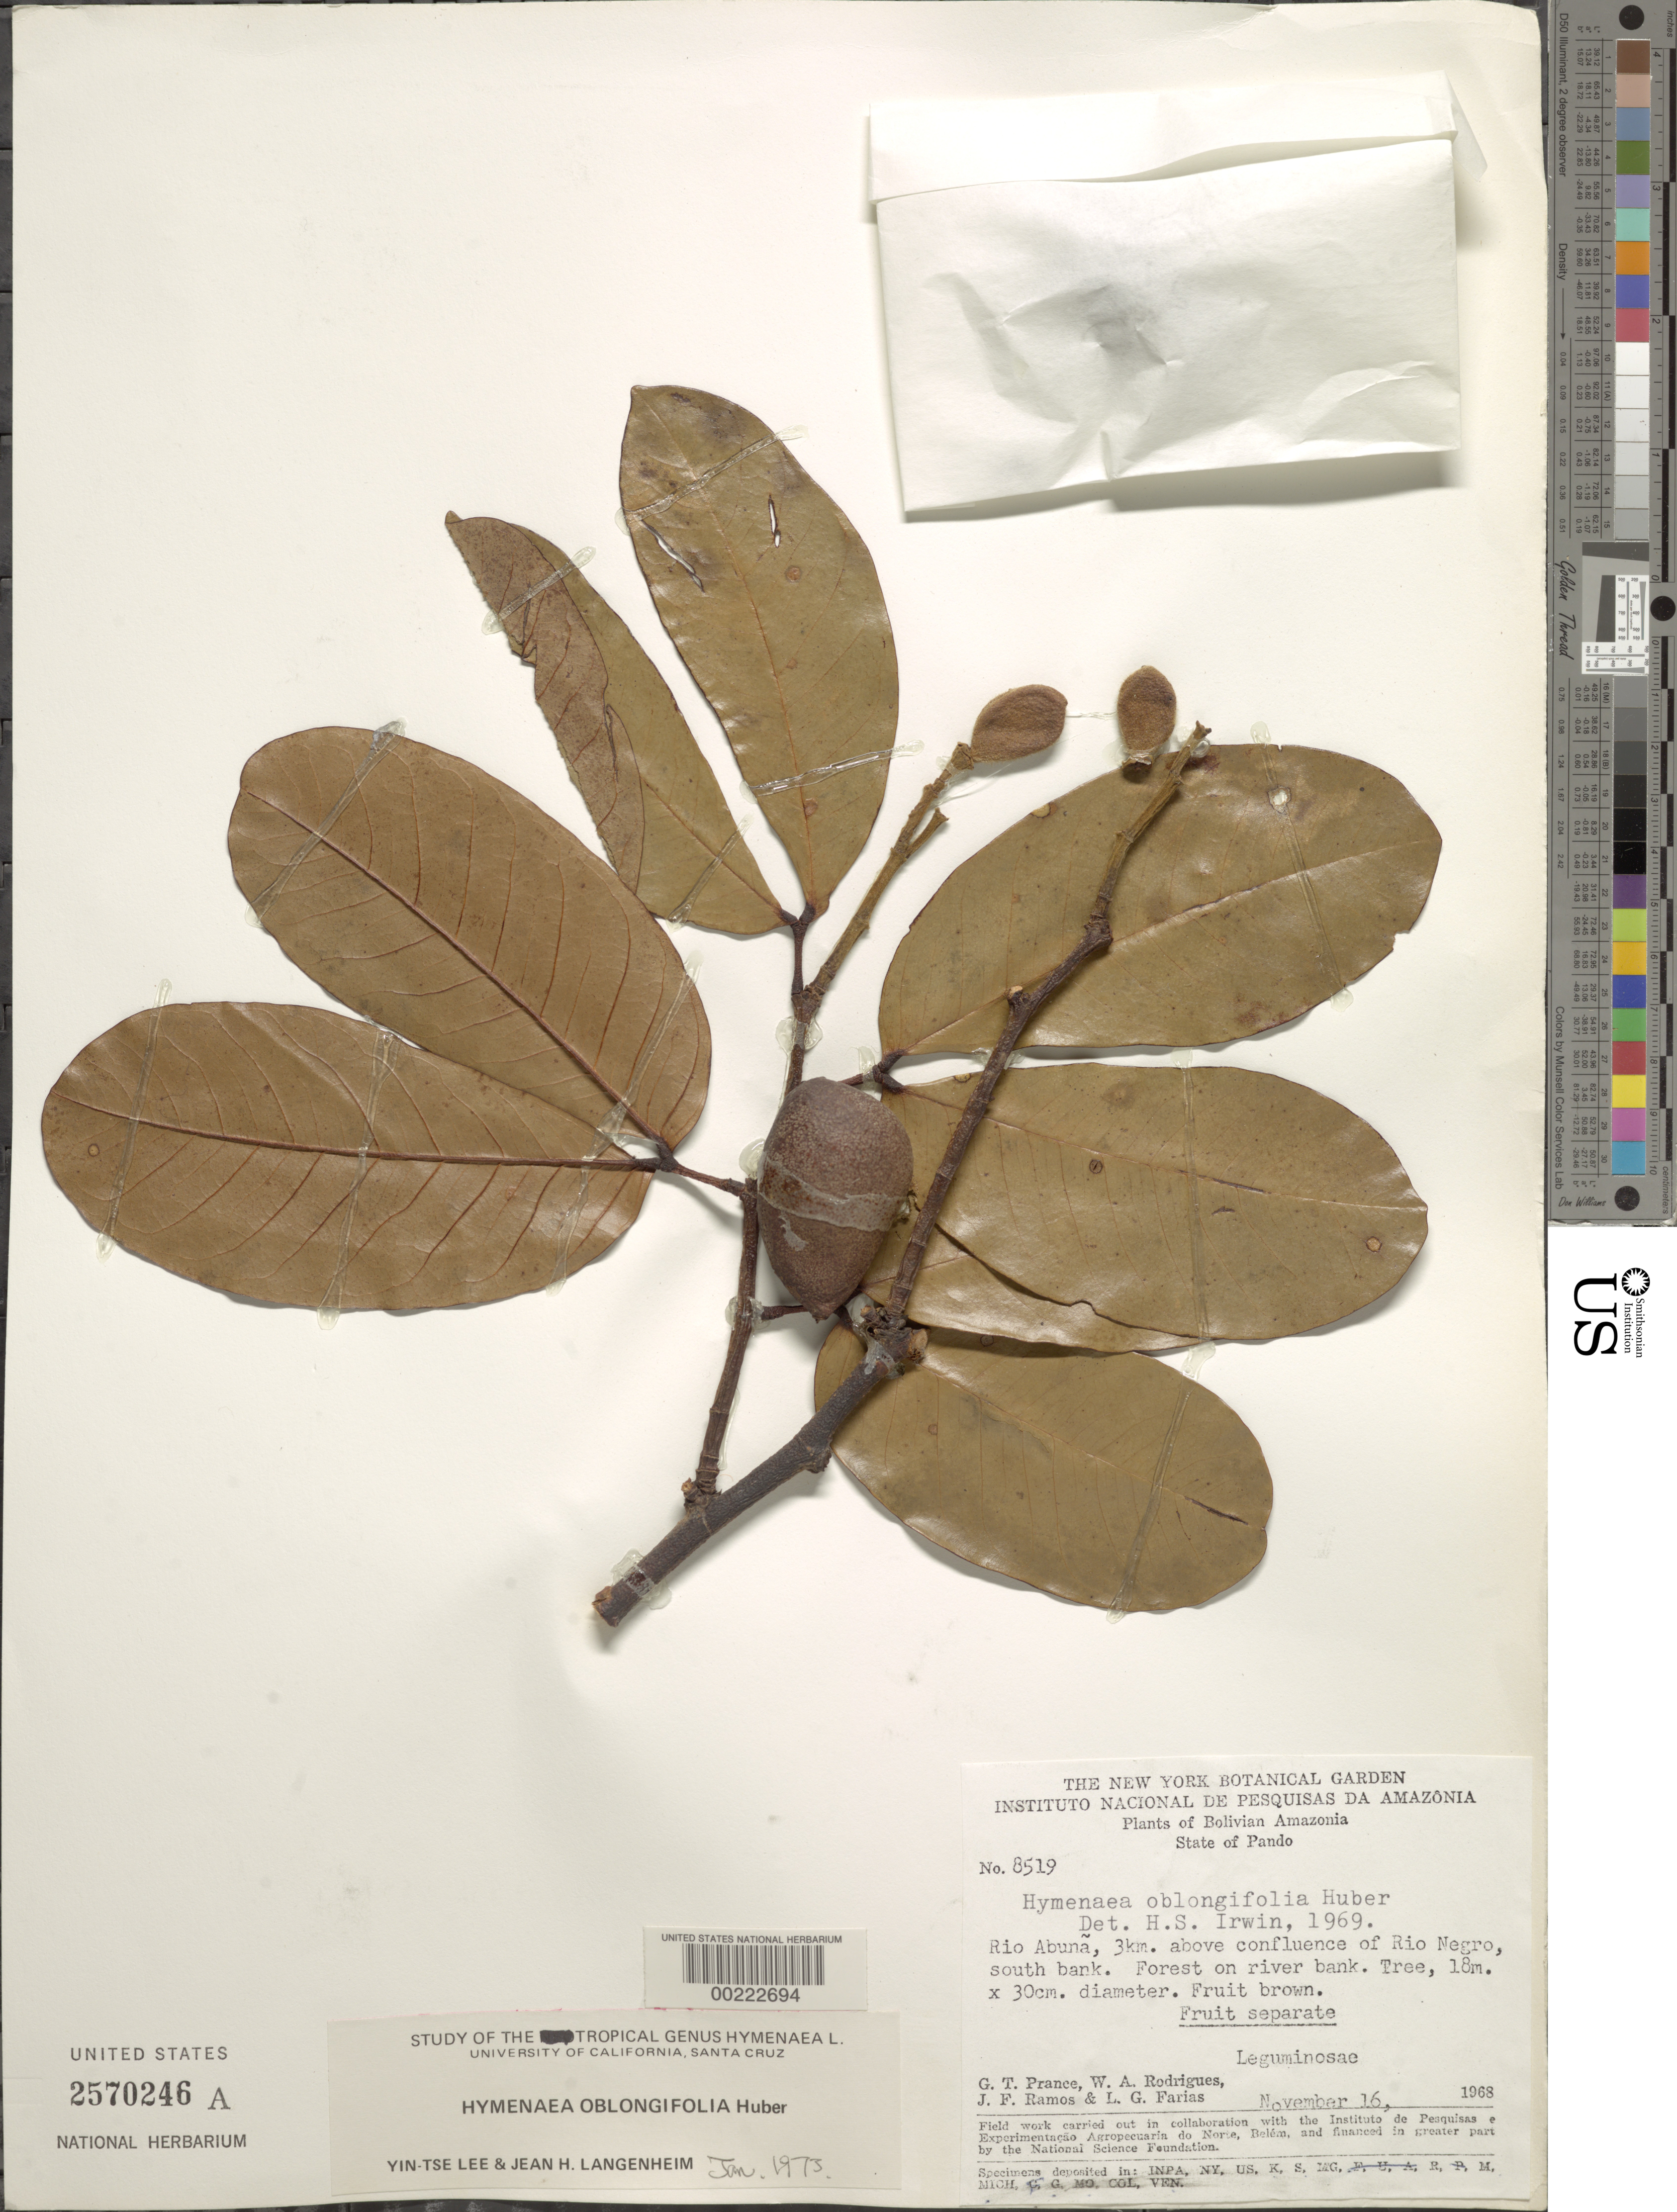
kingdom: Plantae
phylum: Tracheophyta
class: Magnoliopsida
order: Fabales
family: Fabaceae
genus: Hymenaea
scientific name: Hymenaea oblongifolia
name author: Huber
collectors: G. T. Prance, W. A. Rodrigues, J. F. Ramos & L. G. Farias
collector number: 8519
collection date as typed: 16 Nov 1968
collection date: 1968-11-16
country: Bolivia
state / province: Pando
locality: Rio Abuna, 3 km above confluence of Rio Negro S bank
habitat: Forest on river bank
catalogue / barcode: US 2570246A